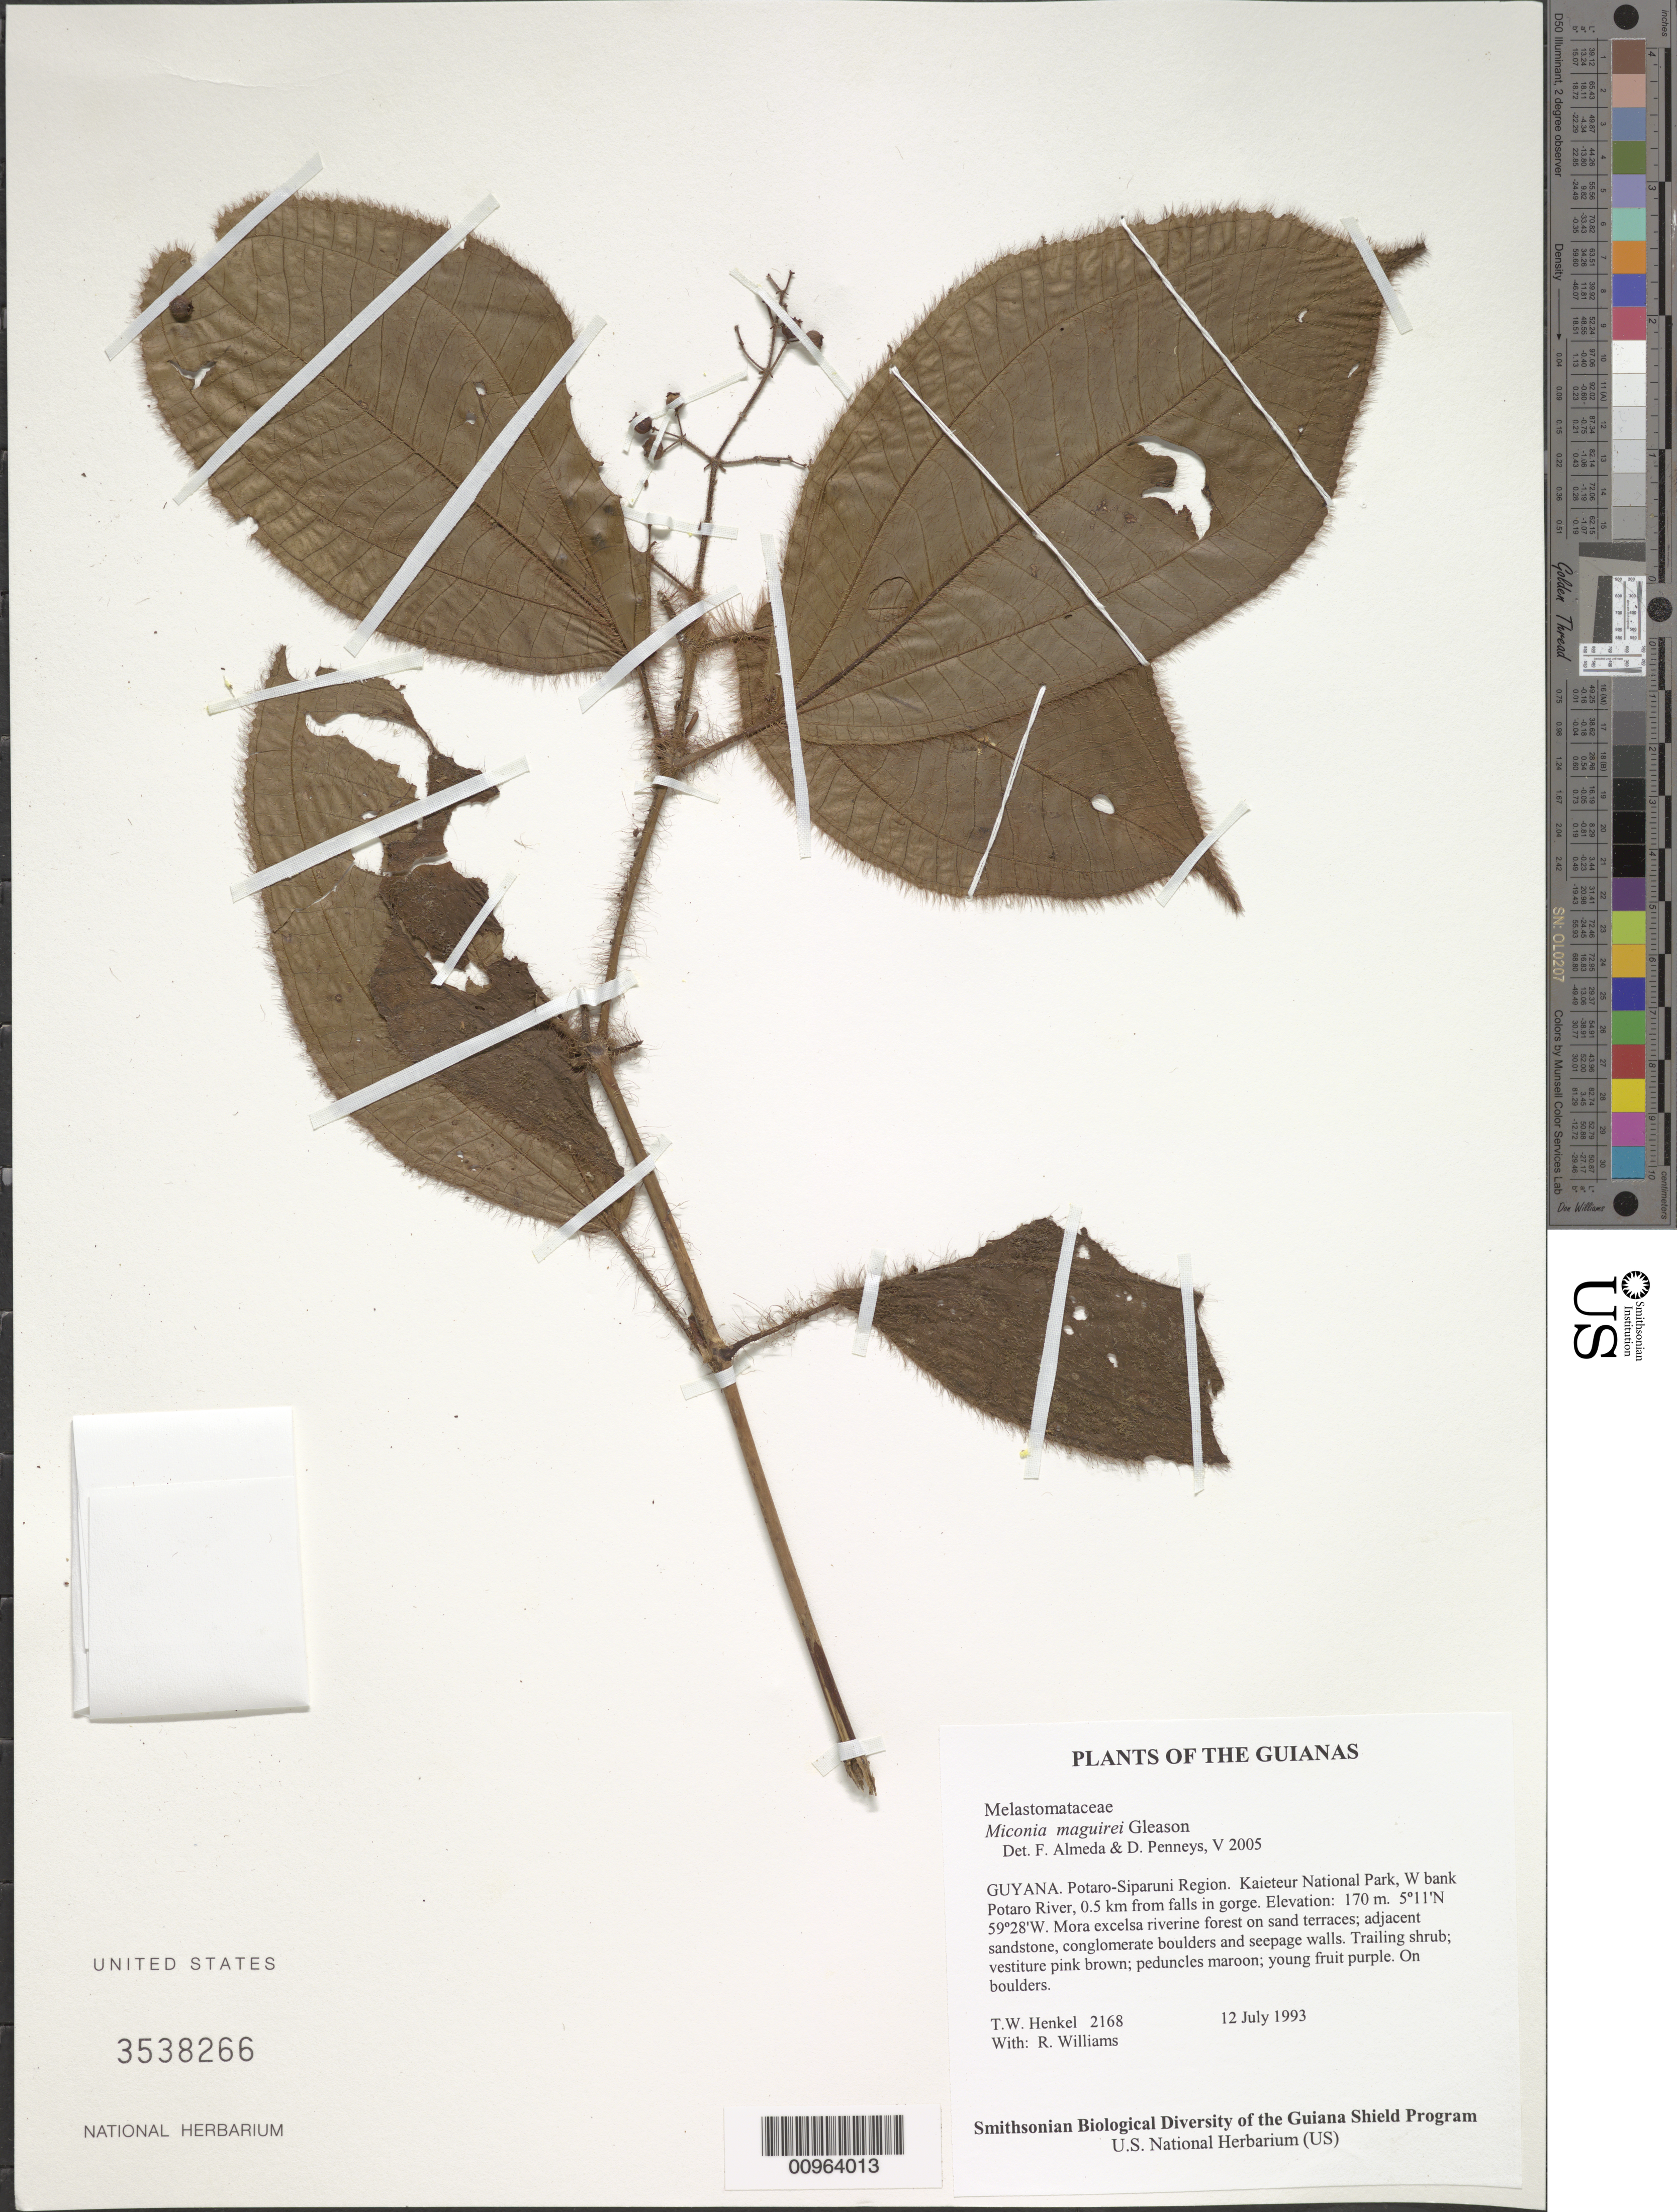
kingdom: Plantae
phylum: Tracheophyta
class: Magnoliopsida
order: Myrtales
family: Melastomataceae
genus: Miconia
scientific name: Miconia maguirei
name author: Gleason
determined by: Almeda, F.; Penneys, D. S.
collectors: T. Henkel & R. Williams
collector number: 2168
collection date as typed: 12 July 1993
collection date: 1993-07-12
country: Guyana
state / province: Potaro-Siparuni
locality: Kaieteur National Park, W bank Potaro River, 0.5 km from falls in gorge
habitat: Mora excelsa riverine forest on sand terraces; adjacent sandstone, conglomerate boulders and seepage walls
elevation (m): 170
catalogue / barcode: US 3538266